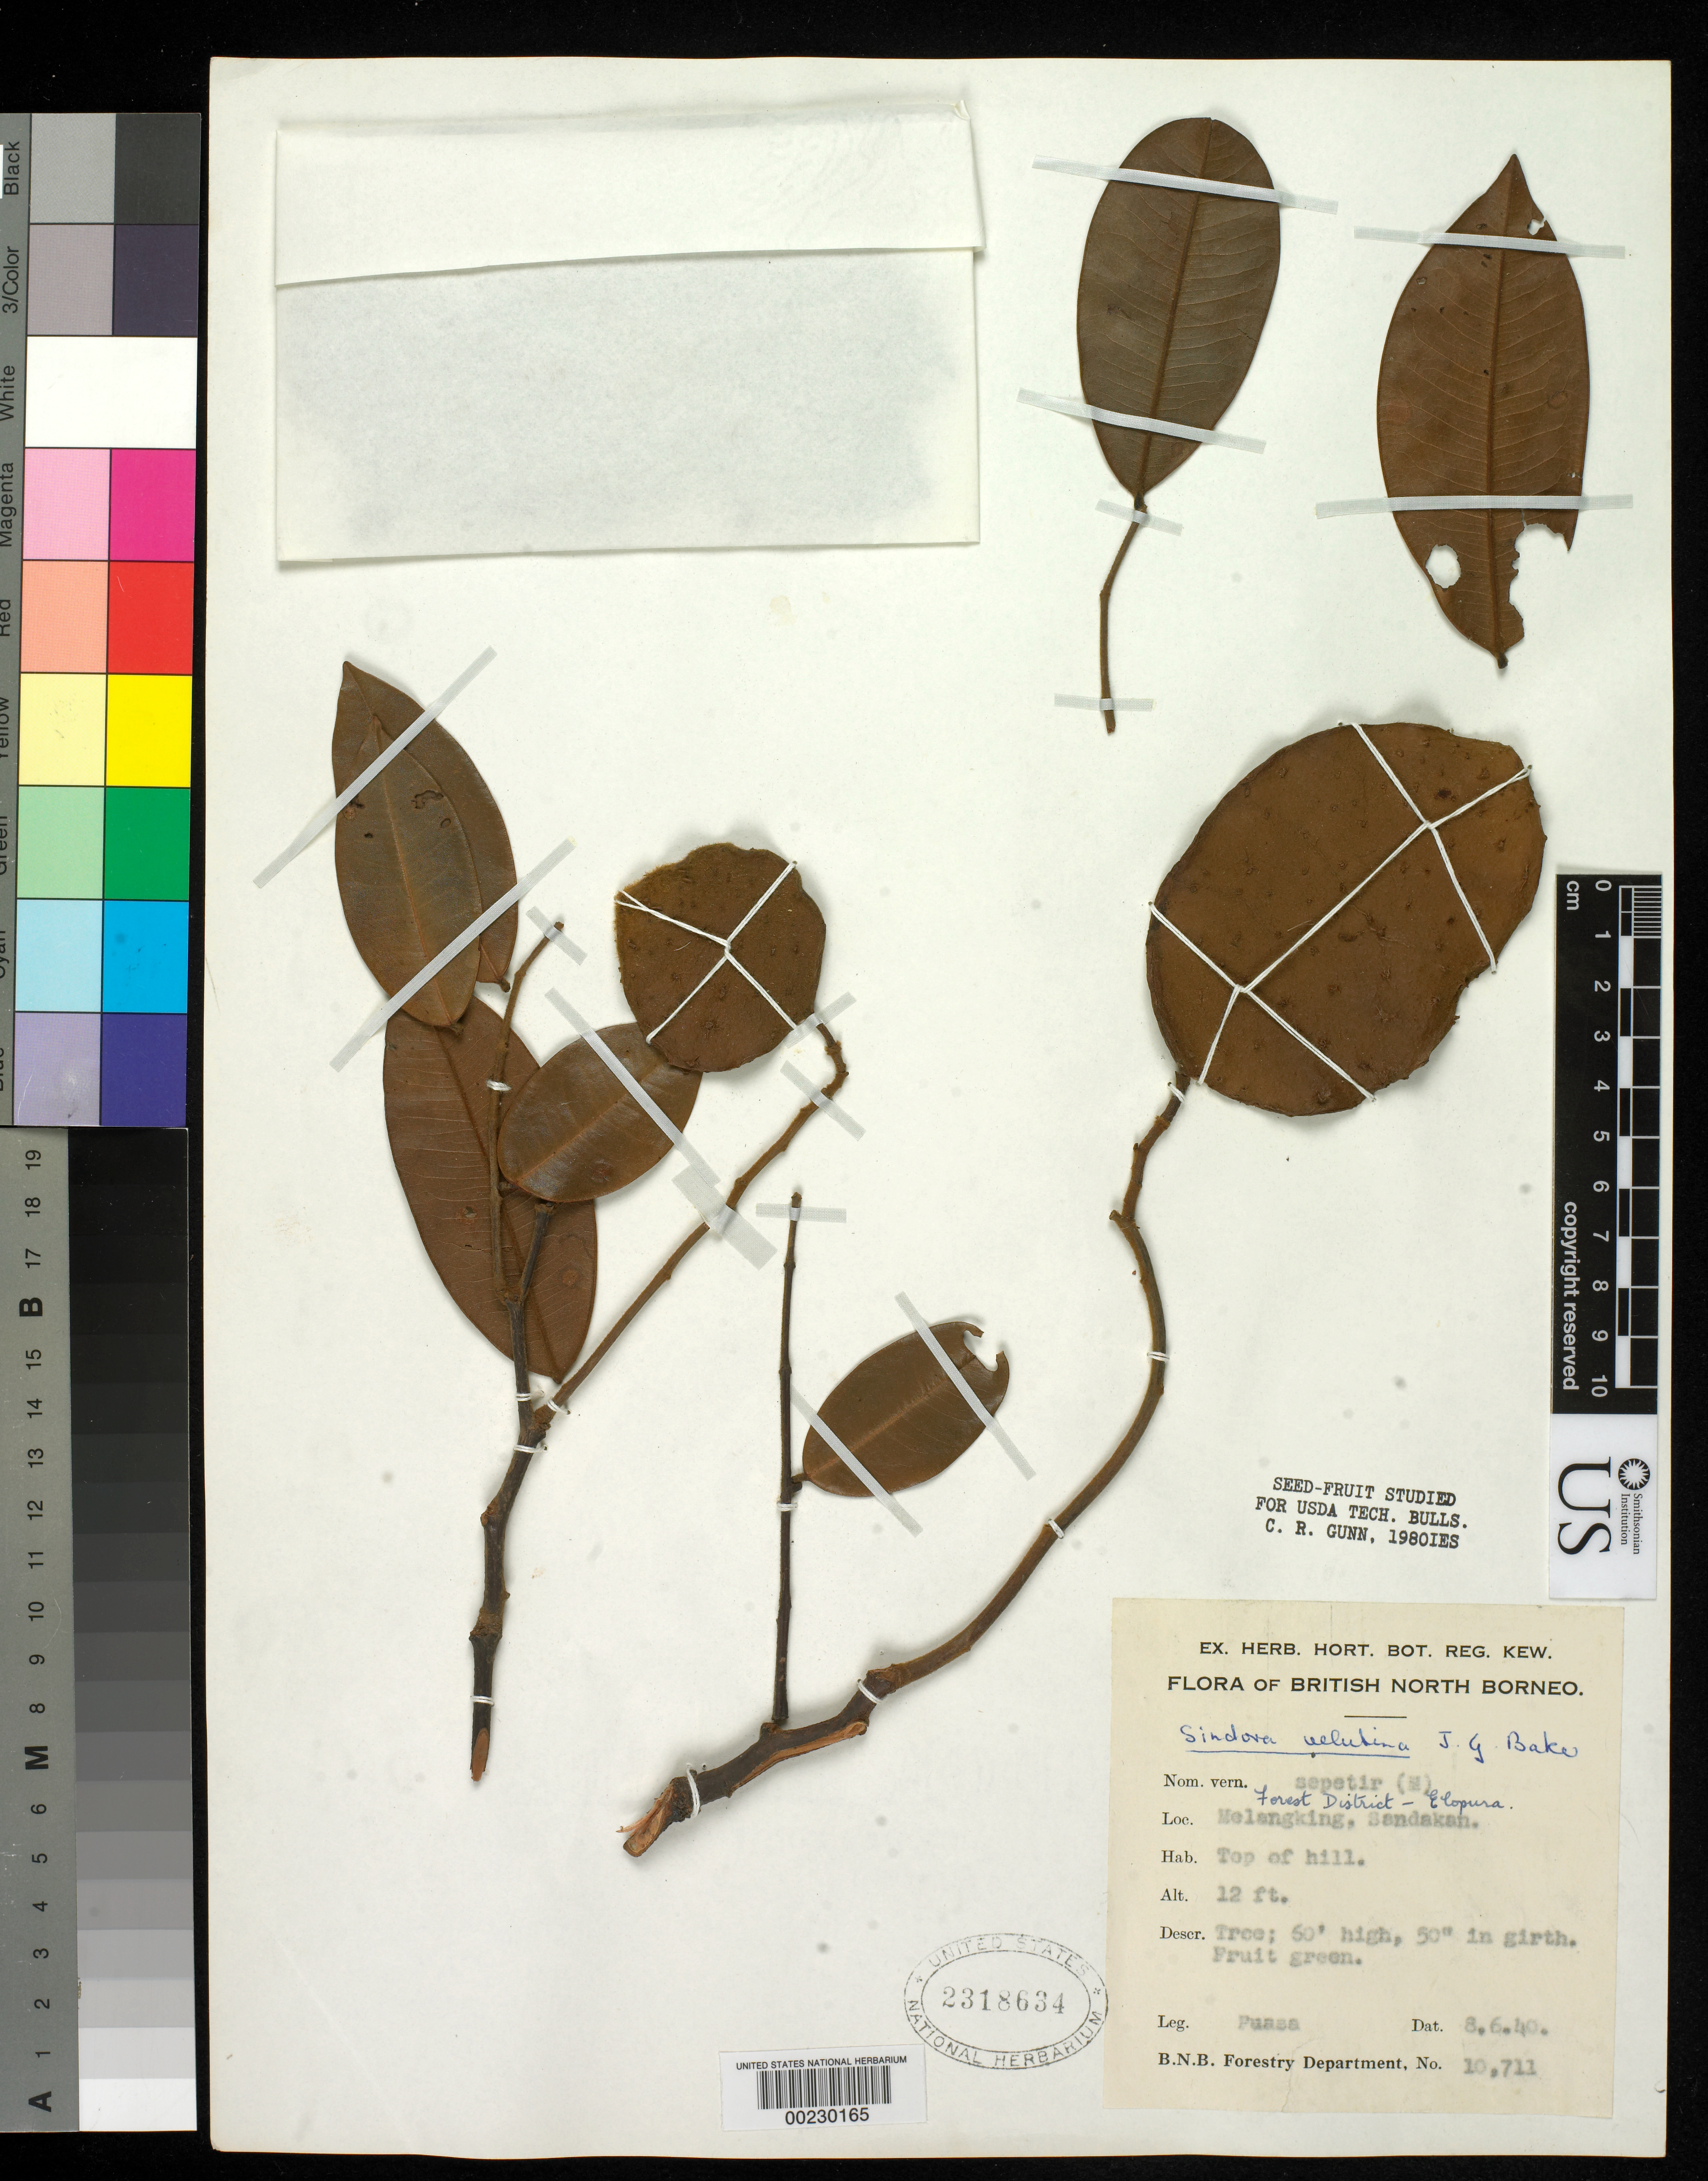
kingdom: Plantae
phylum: Tracheophyta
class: Magnoliopsida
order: Fabales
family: Fabaceae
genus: Sindora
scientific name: Sindora velutina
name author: Baker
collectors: M. Puasa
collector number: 10711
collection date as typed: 08 Jun 1940 or 06 Aug 1940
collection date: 1940-06-08 or 1940-08-06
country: Malaysia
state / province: Sabah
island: Borneo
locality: Melangking, sandakan, forest dist. - elopura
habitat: Top of hill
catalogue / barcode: US 2318634